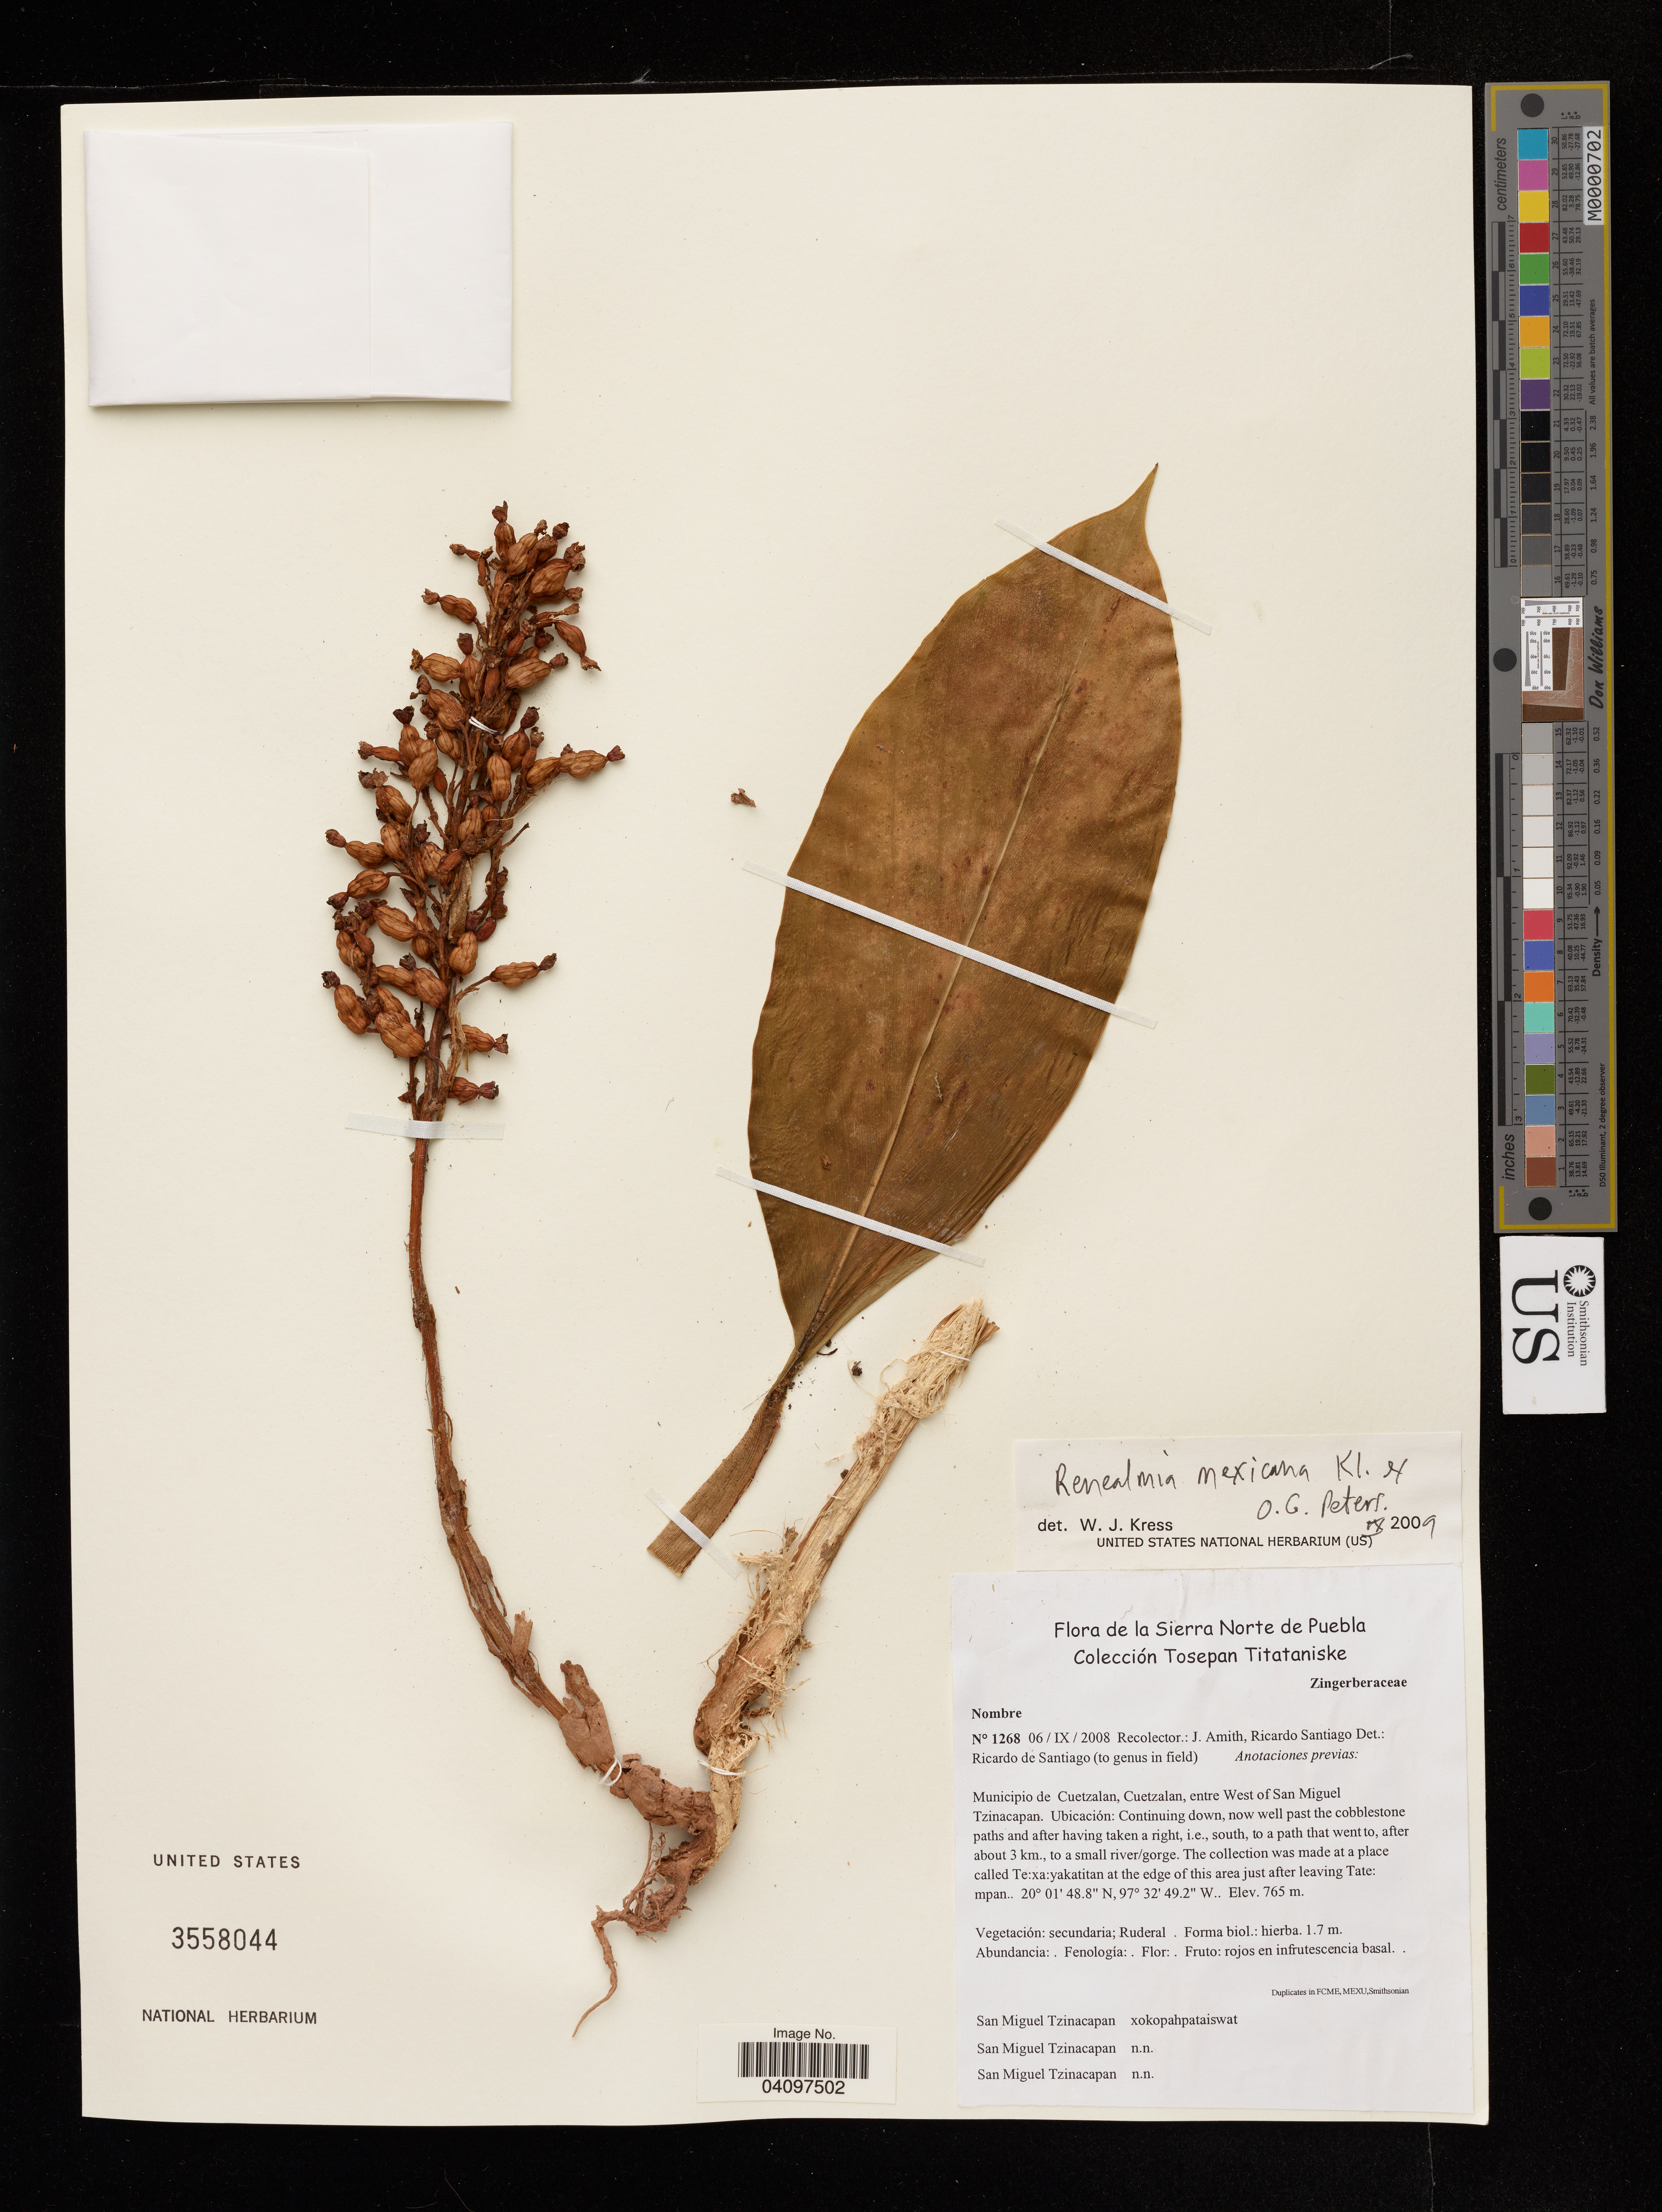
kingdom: Plantae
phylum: Tracheophyta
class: Liliopsida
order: Zingiberales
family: Zingiberaceae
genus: Renealmia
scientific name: Renealmia mexicana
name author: Klotzsch ex Petersen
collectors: J. D. Amith & R. Santiago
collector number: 1268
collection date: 2008-09-06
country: Mexico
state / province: Puebla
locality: Municipio de Cuetzalan, Cuetzalan, entre West of San Miguel Tzinacapan. Ubicación: Continuing down, now well past the cobblestone paths and after having taken a right, i.e., south, to a path that went to, after about 3 km., to a small river/gorge. The collection was made at a place called Te:xa:yakatitan at the edge of this area just after leaving Tate: mpan.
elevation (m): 765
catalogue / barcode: US 3558044